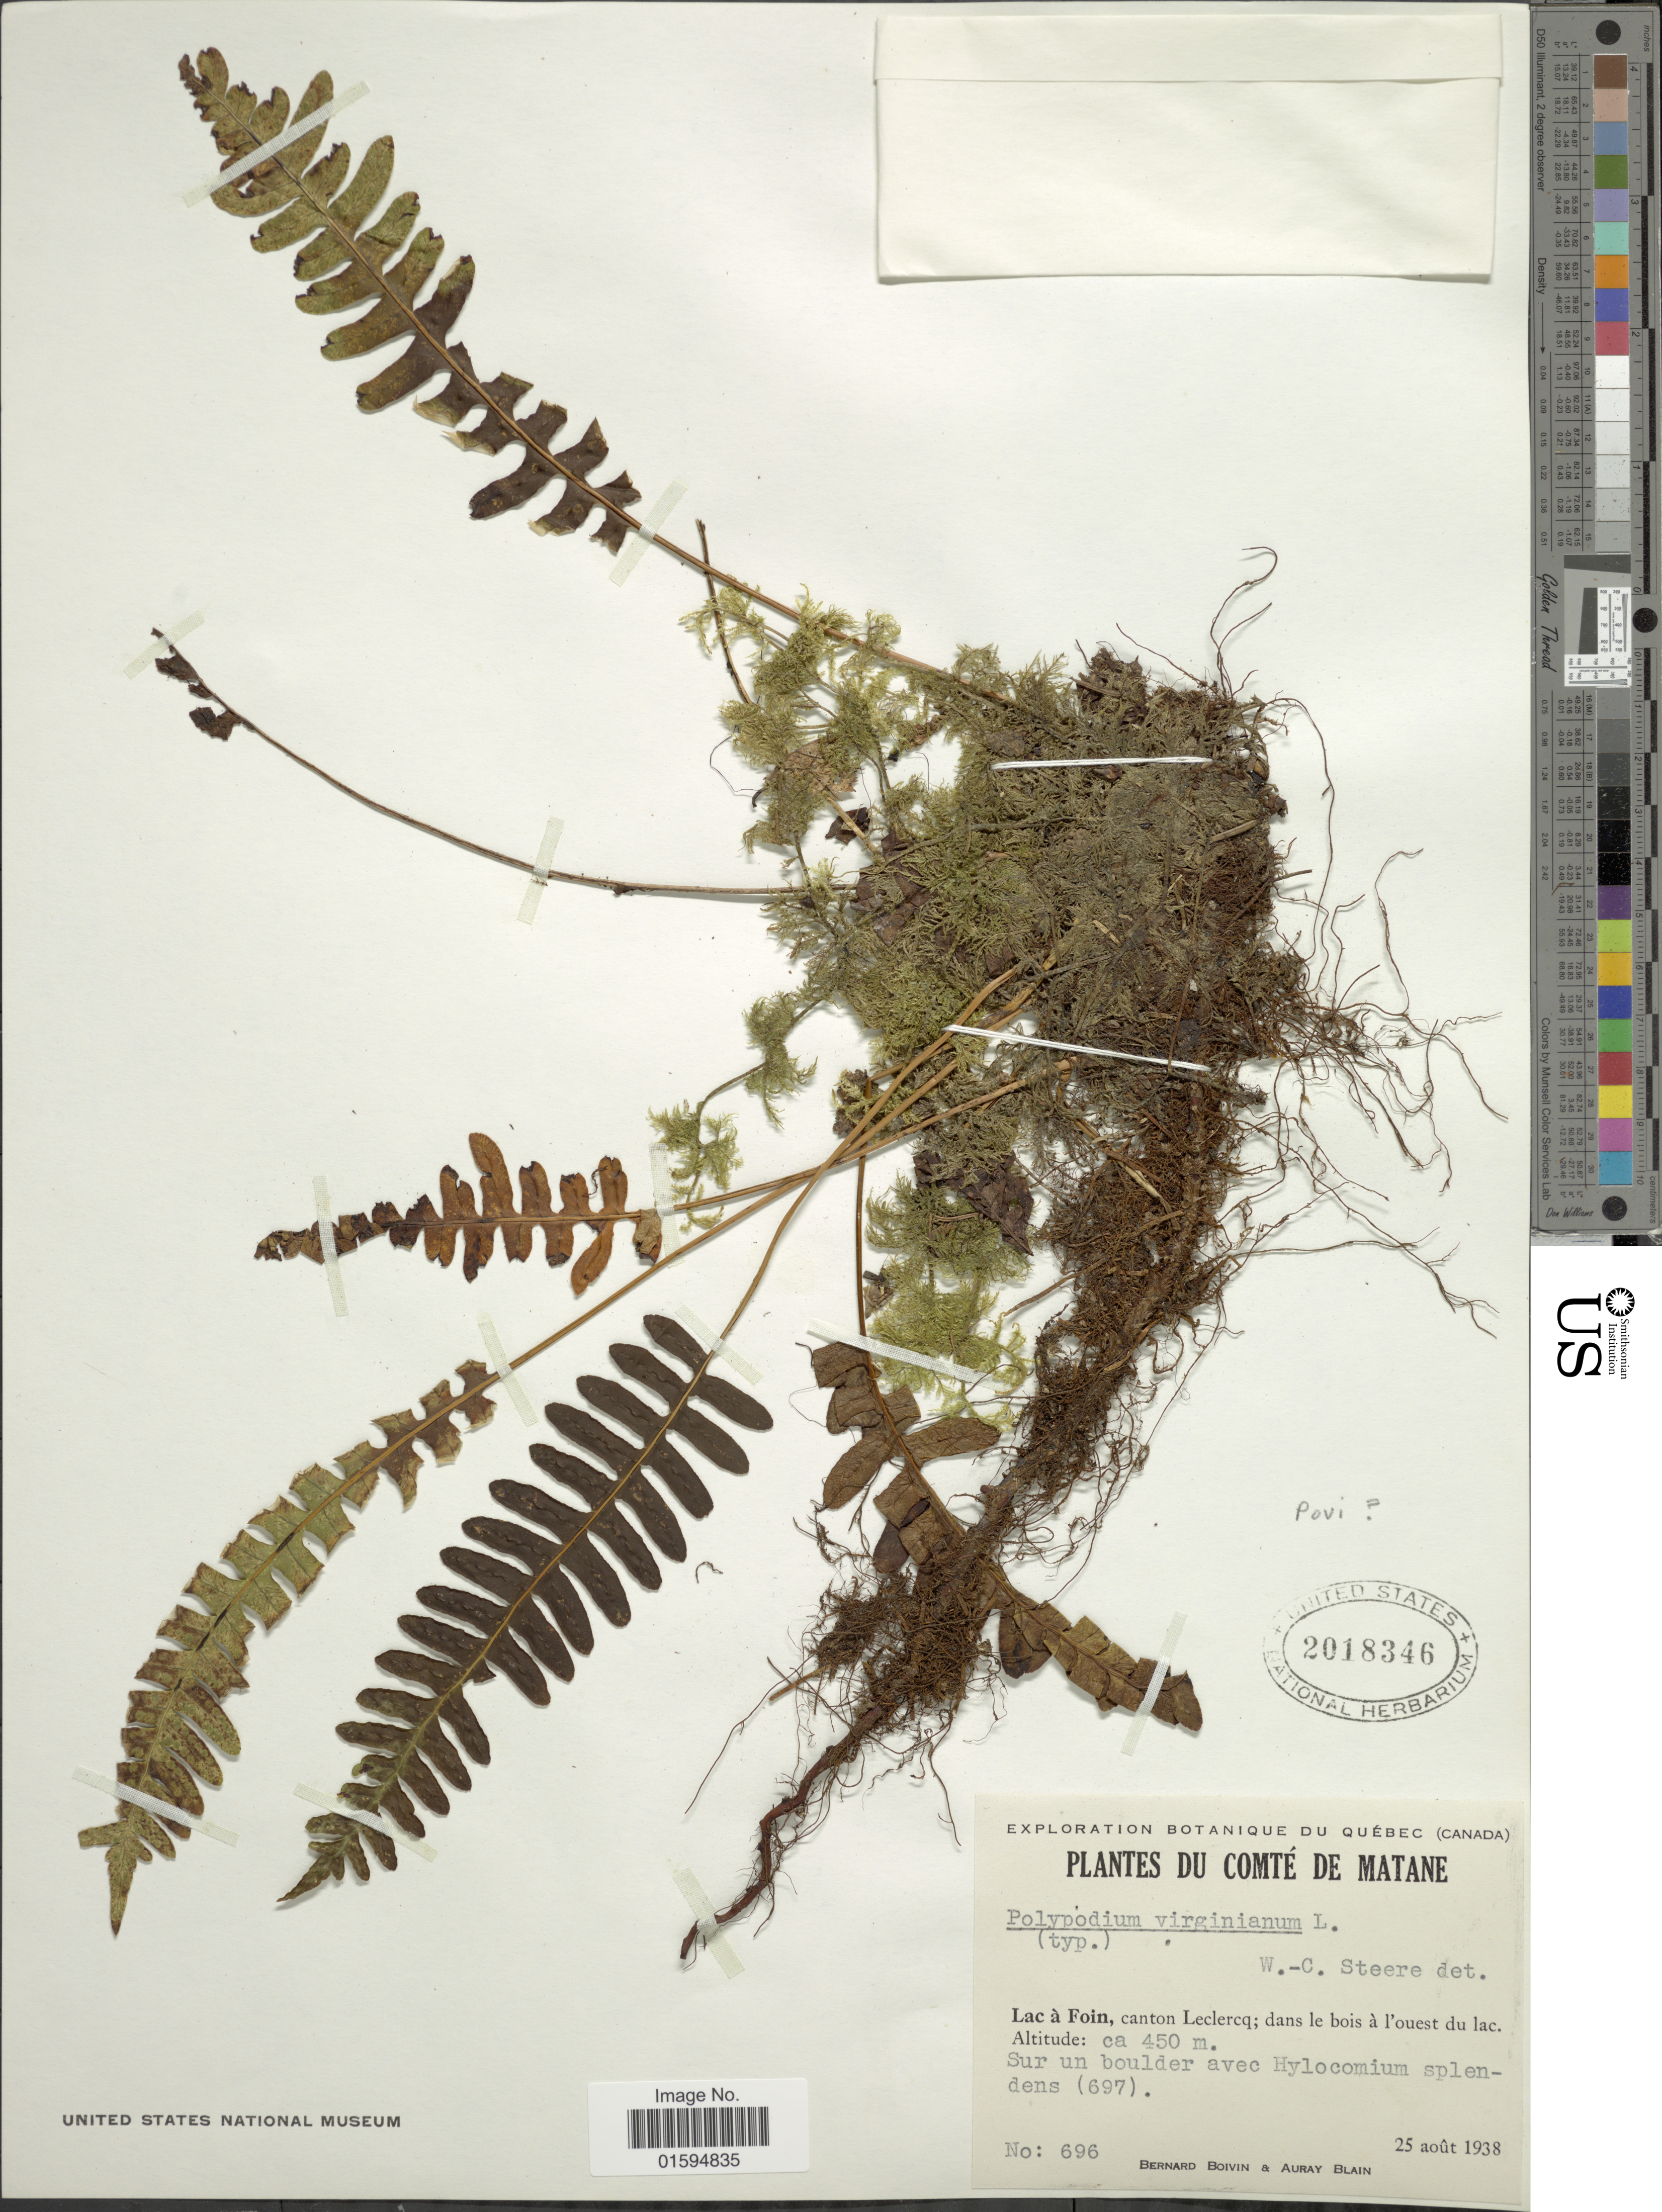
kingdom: Plantae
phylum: Tracheophyta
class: Polypodiopsida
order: Polypodiales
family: Polypodiaceae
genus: Polypodium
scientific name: Polypodium virginianum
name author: L.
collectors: J. R. B. Boivin & A. Blain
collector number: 696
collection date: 1938-08-25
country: Canada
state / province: Quebec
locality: Du Comte de Matane, Lac a Foin, canton Leclercq; dans le bois a l'ouest du lac.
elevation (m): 450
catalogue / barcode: US 2018346